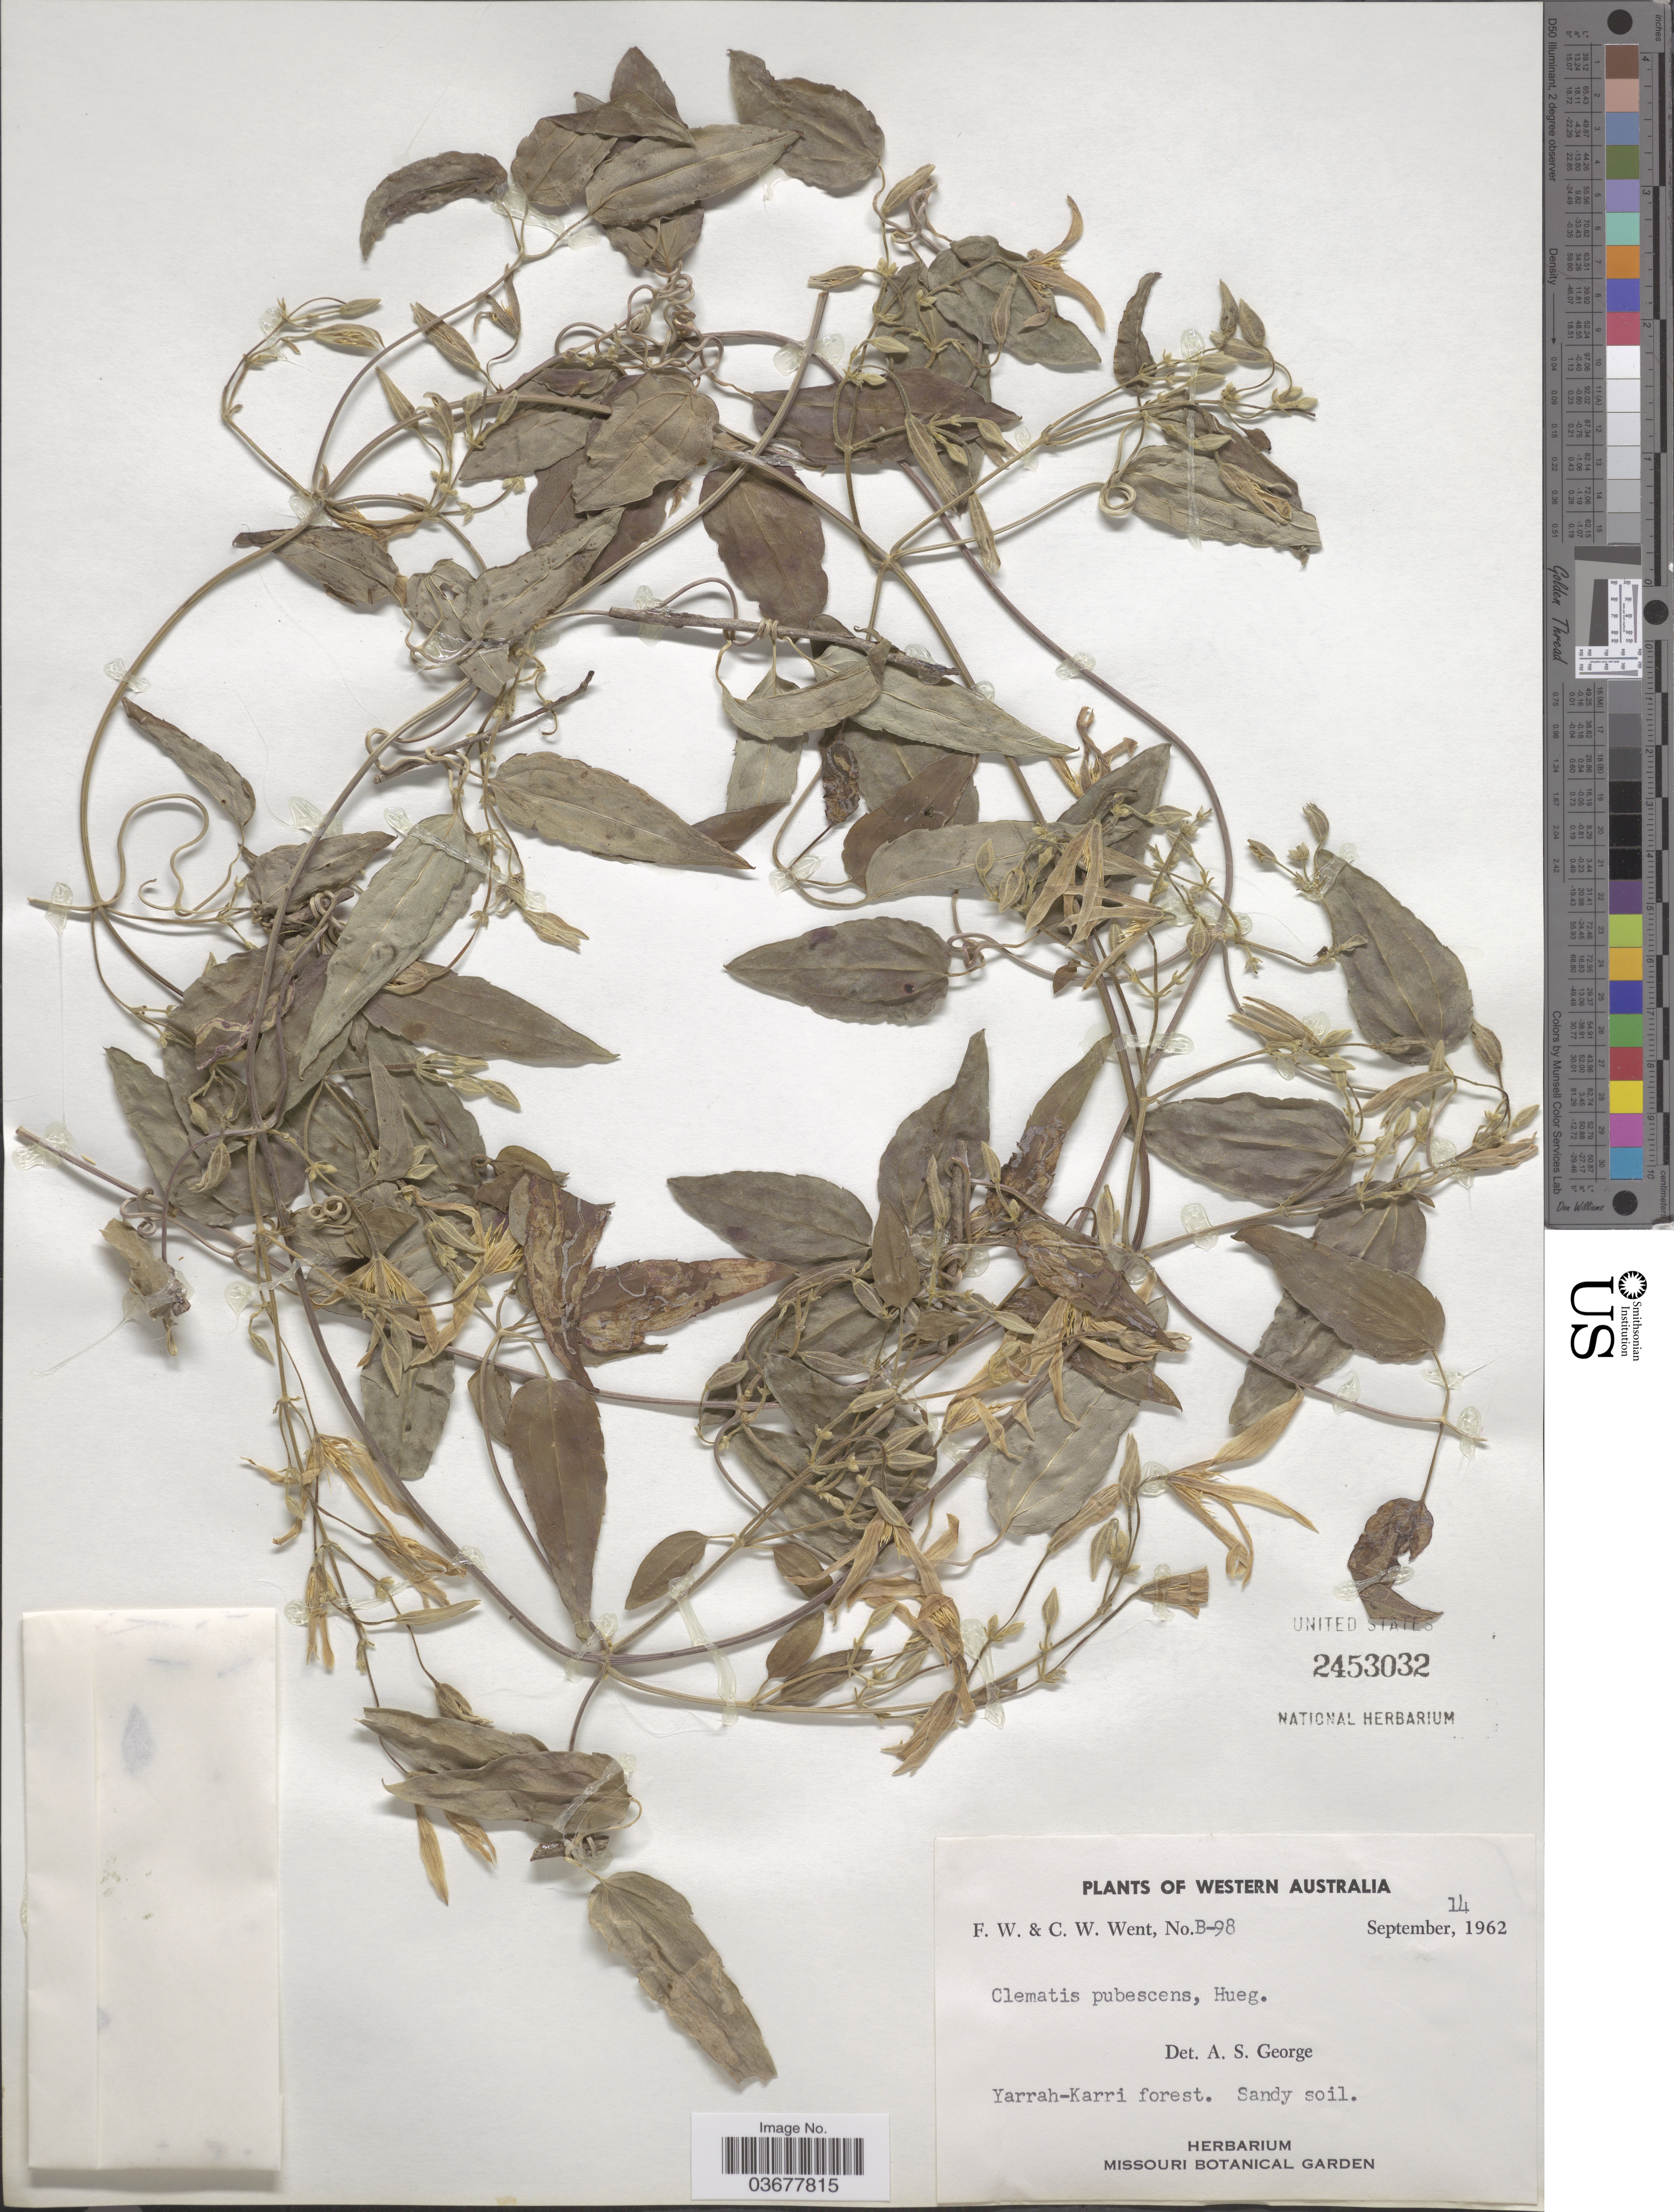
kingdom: Plantae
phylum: Tracheophyta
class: Magnoliopsida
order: Ranunculales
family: Ranunculaceae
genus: Clematis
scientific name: Clematis pubescens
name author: Hügel ex Endl.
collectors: F. W. Went & C. W. Went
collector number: B-98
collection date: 1962-09-14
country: Australia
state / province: Western Australia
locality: Yarrah-Karri forest.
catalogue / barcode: US 2453032